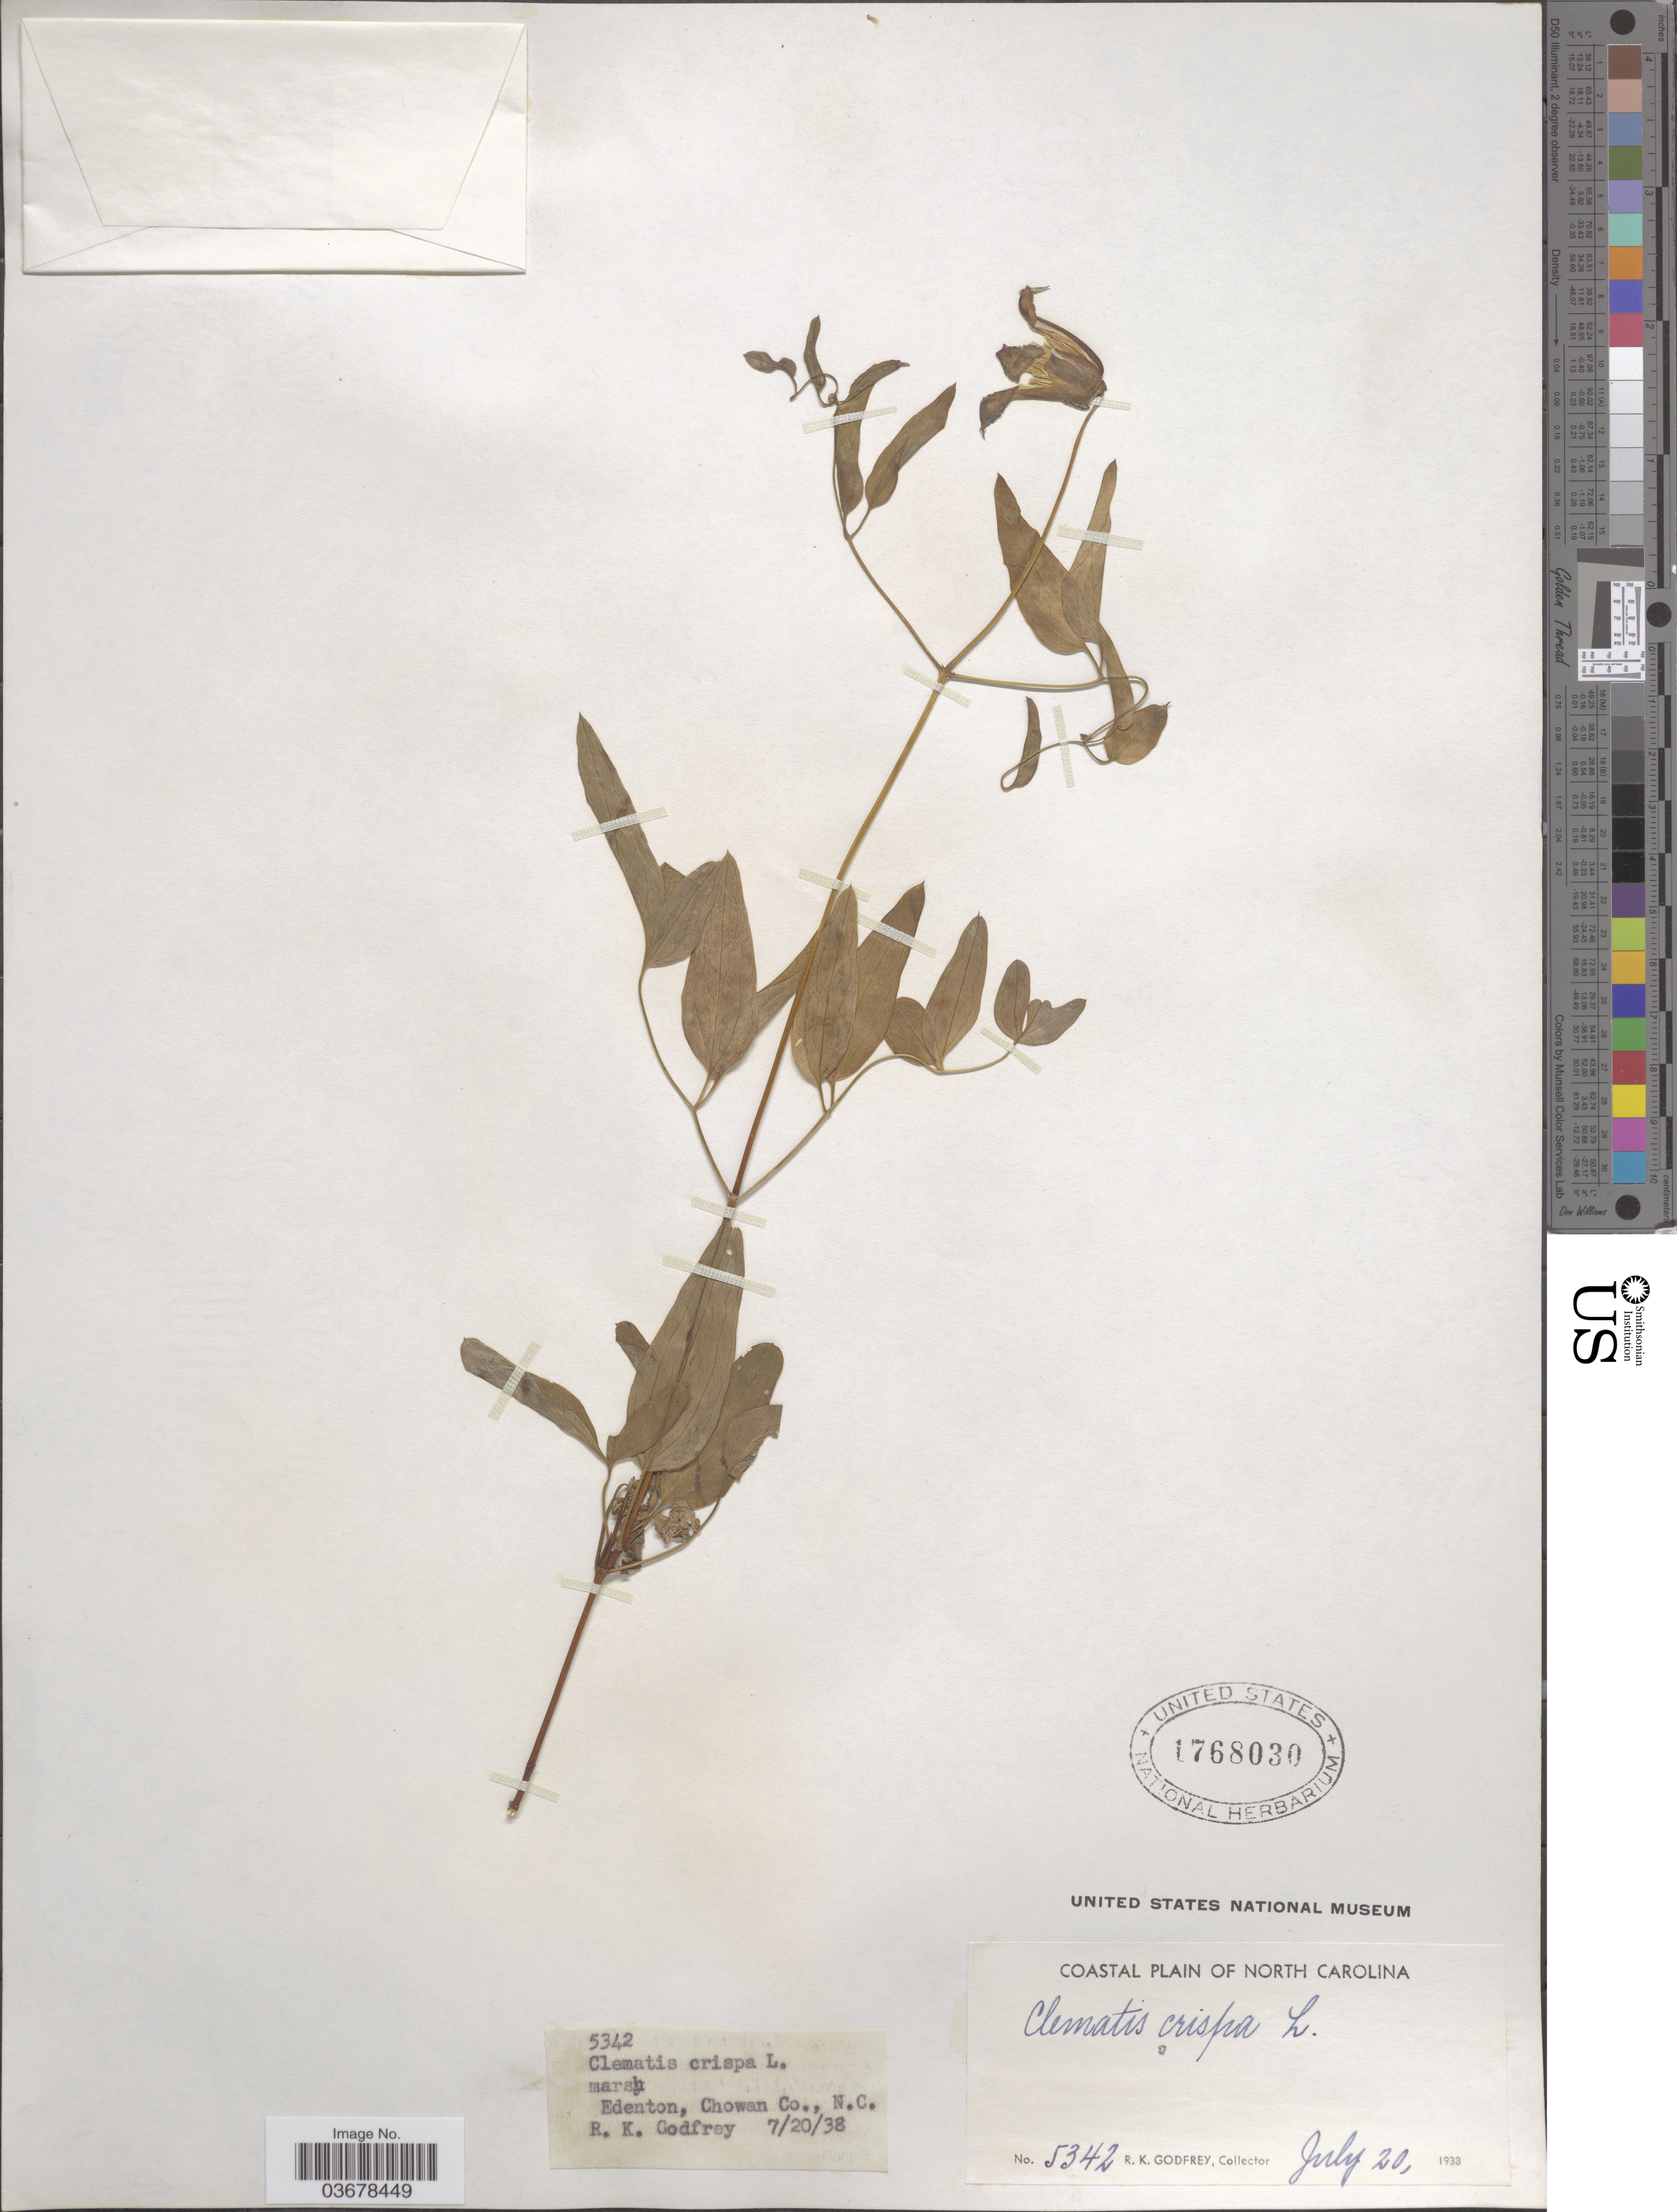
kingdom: Plantae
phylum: Tracheophyta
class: Magnoliopsida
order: Ranunculales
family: Ranunculaceae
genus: Clematis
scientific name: Clematis viorna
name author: L.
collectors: R. K. Godfrey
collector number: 5342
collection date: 1938-07-20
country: United States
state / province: North Carolina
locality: Coastal Plain of North Carolina. marsh. Edenton, Chowan Co.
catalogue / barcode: US 1768030